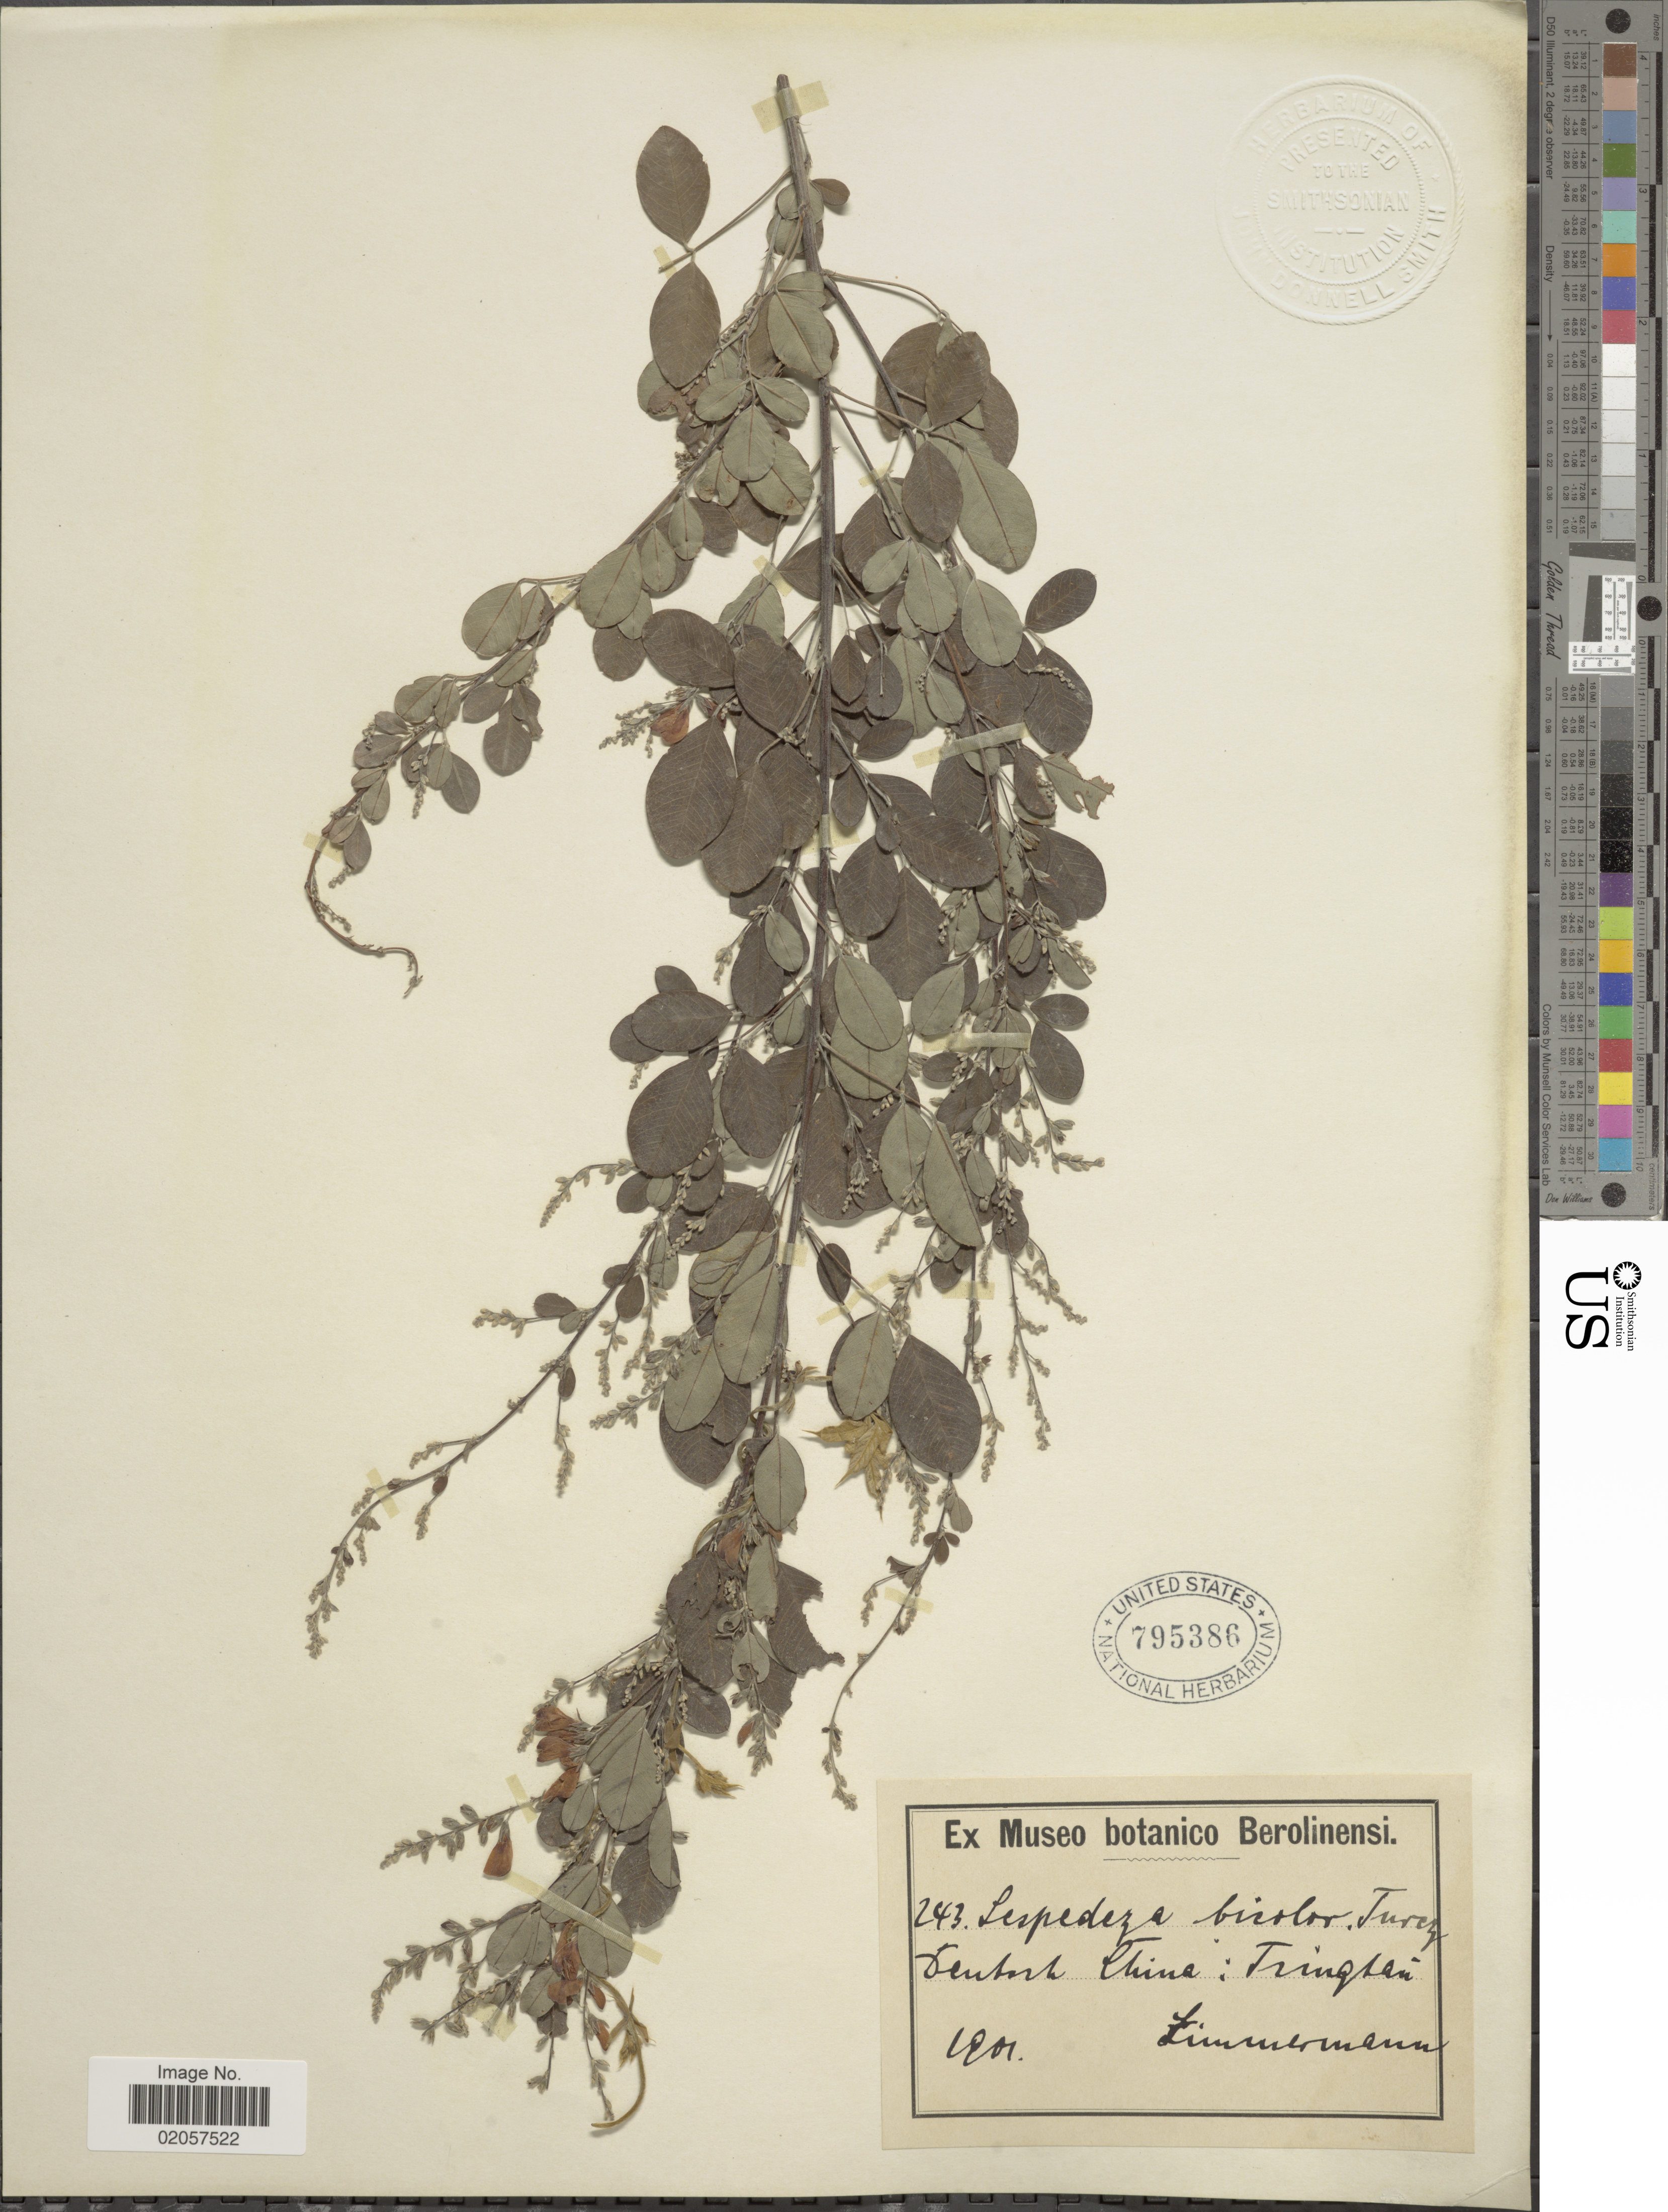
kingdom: Plantae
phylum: Tracheophyta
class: Magnoliopsida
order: Fabales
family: Fabaceae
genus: Lespedeza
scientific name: Lespedeza bicolor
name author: Turcz.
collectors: -. Zimmermann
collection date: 1901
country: China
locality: Deutsch China: Tsinghan.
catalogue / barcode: US 795386